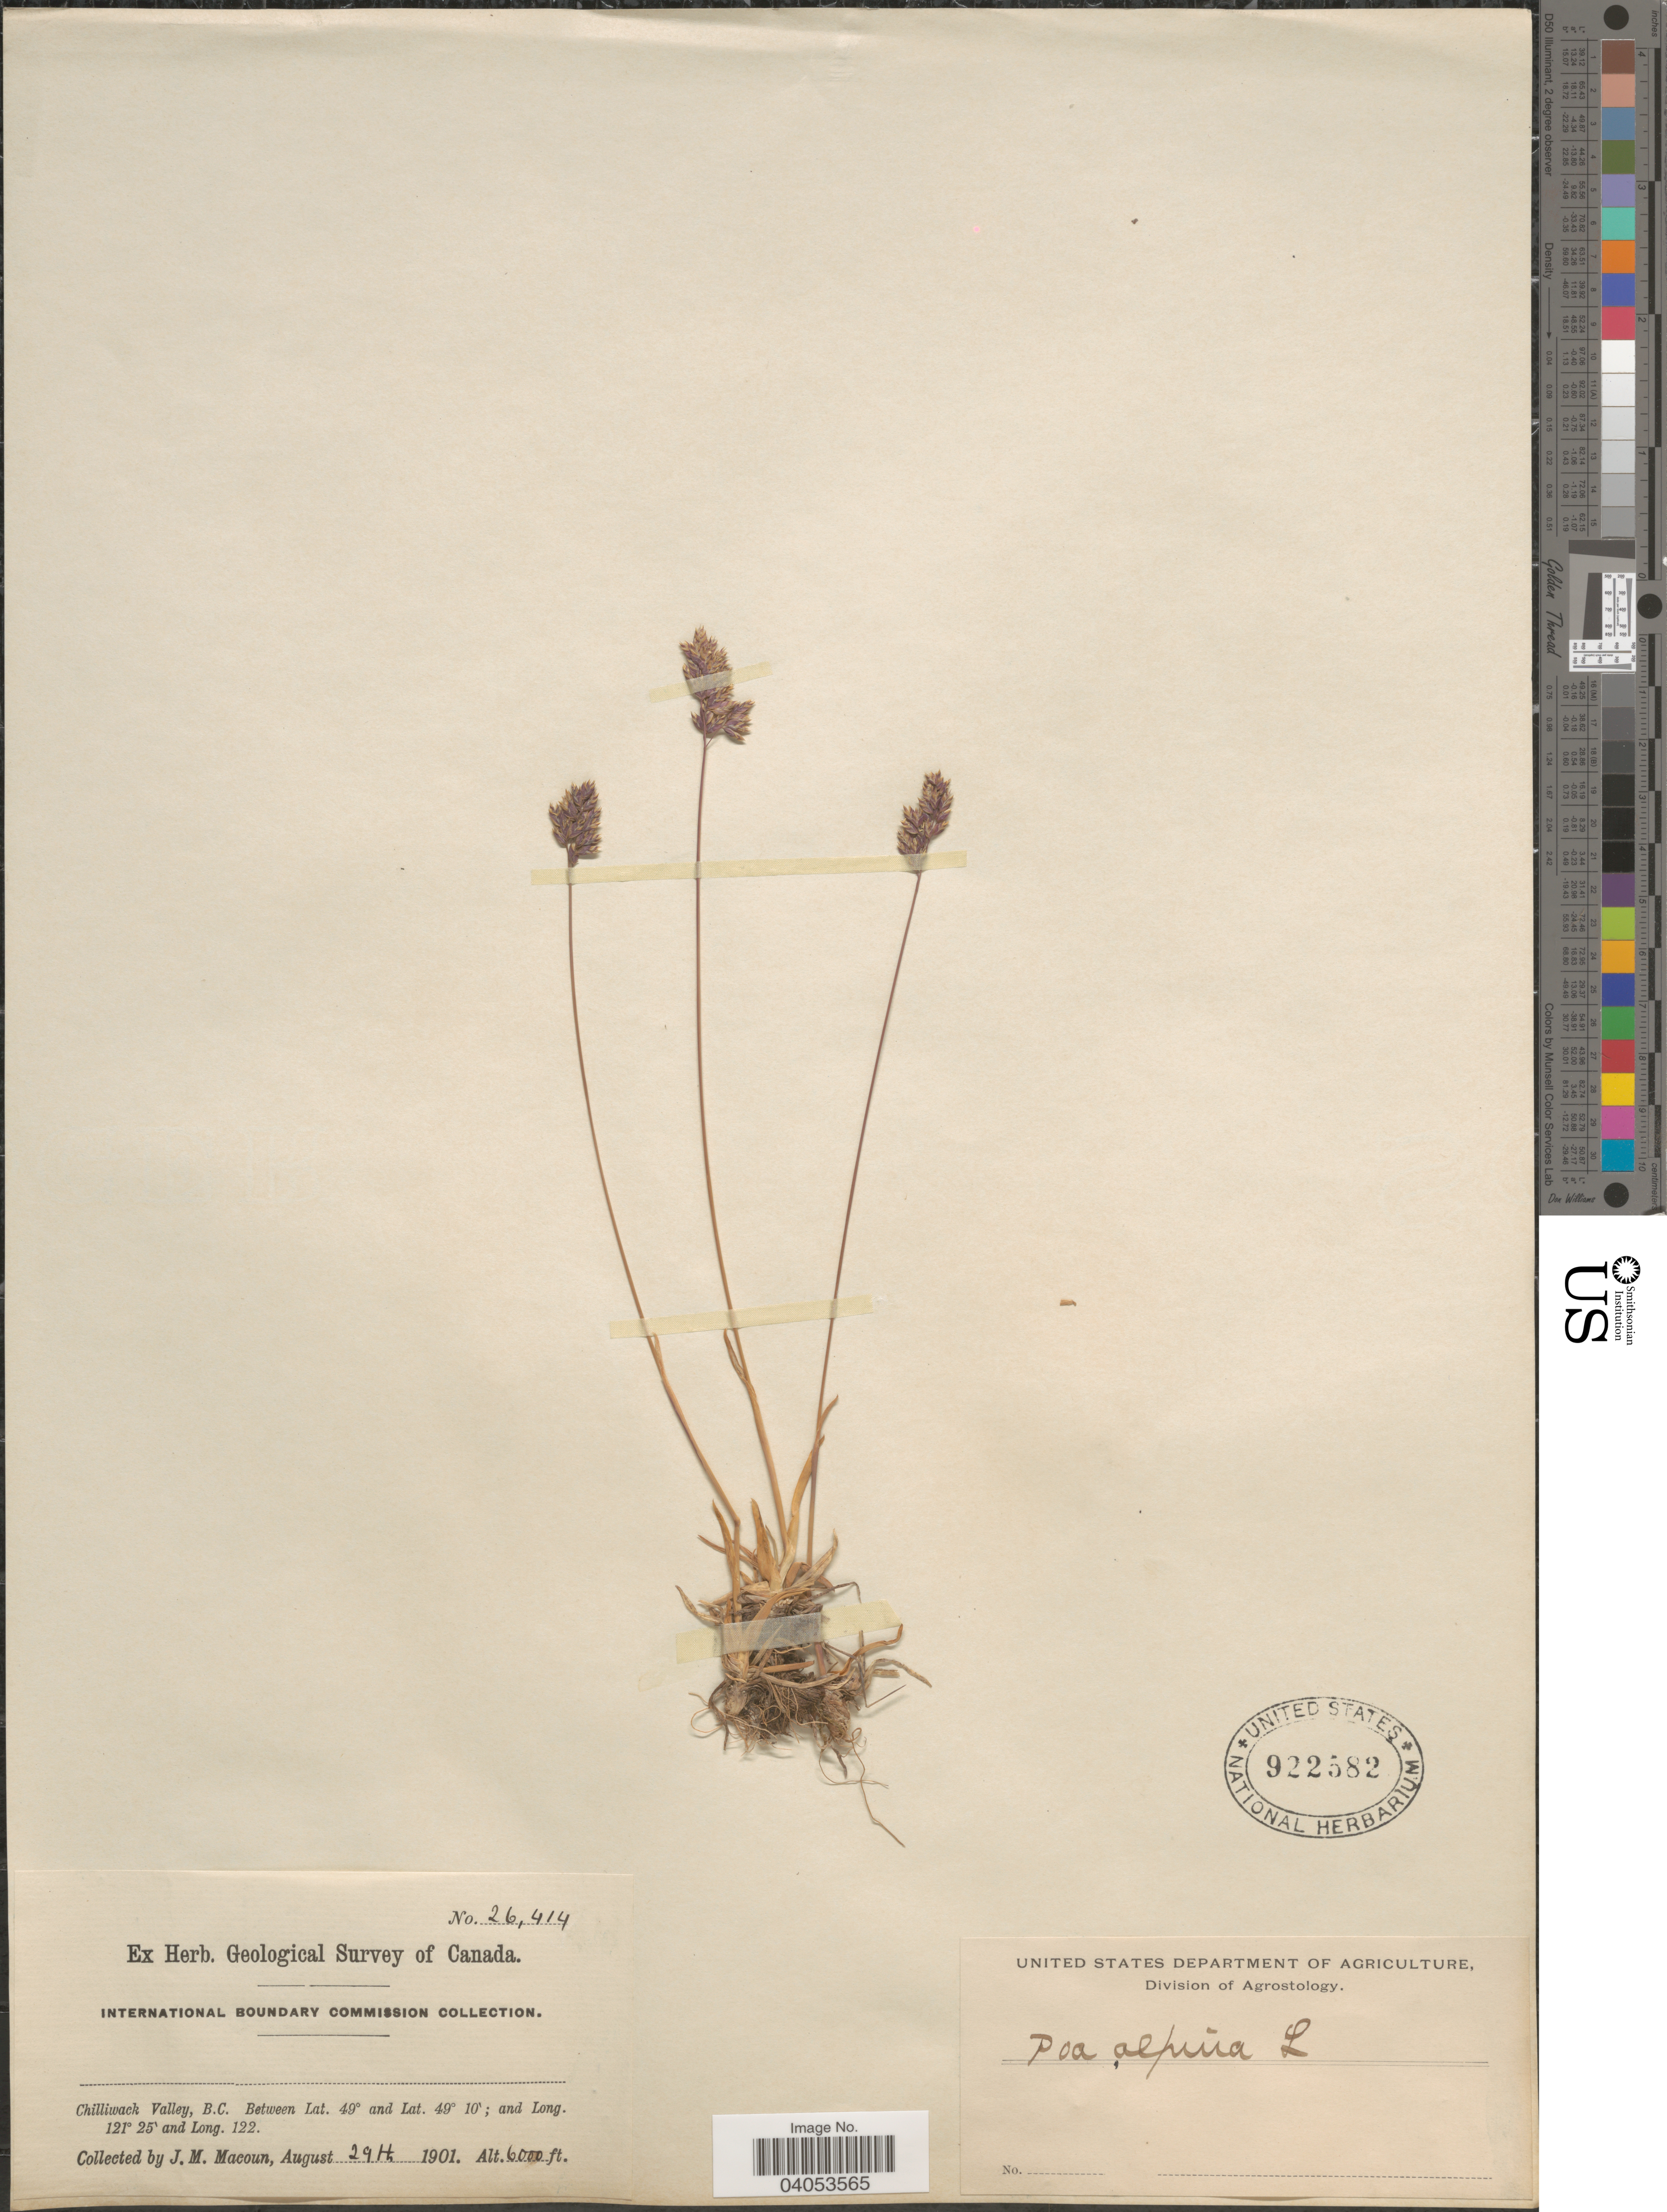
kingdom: Plantae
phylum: Tracheophyta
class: Liliopsida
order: Poales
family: Poaceae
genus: Poa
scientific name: Poa alpina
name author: L.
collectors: J. M. Macoun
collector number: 26414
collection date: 1901-08-29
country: Canada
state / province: British Columbia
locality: Chilliwack Valley.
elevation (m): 1829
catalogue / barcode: US 922582